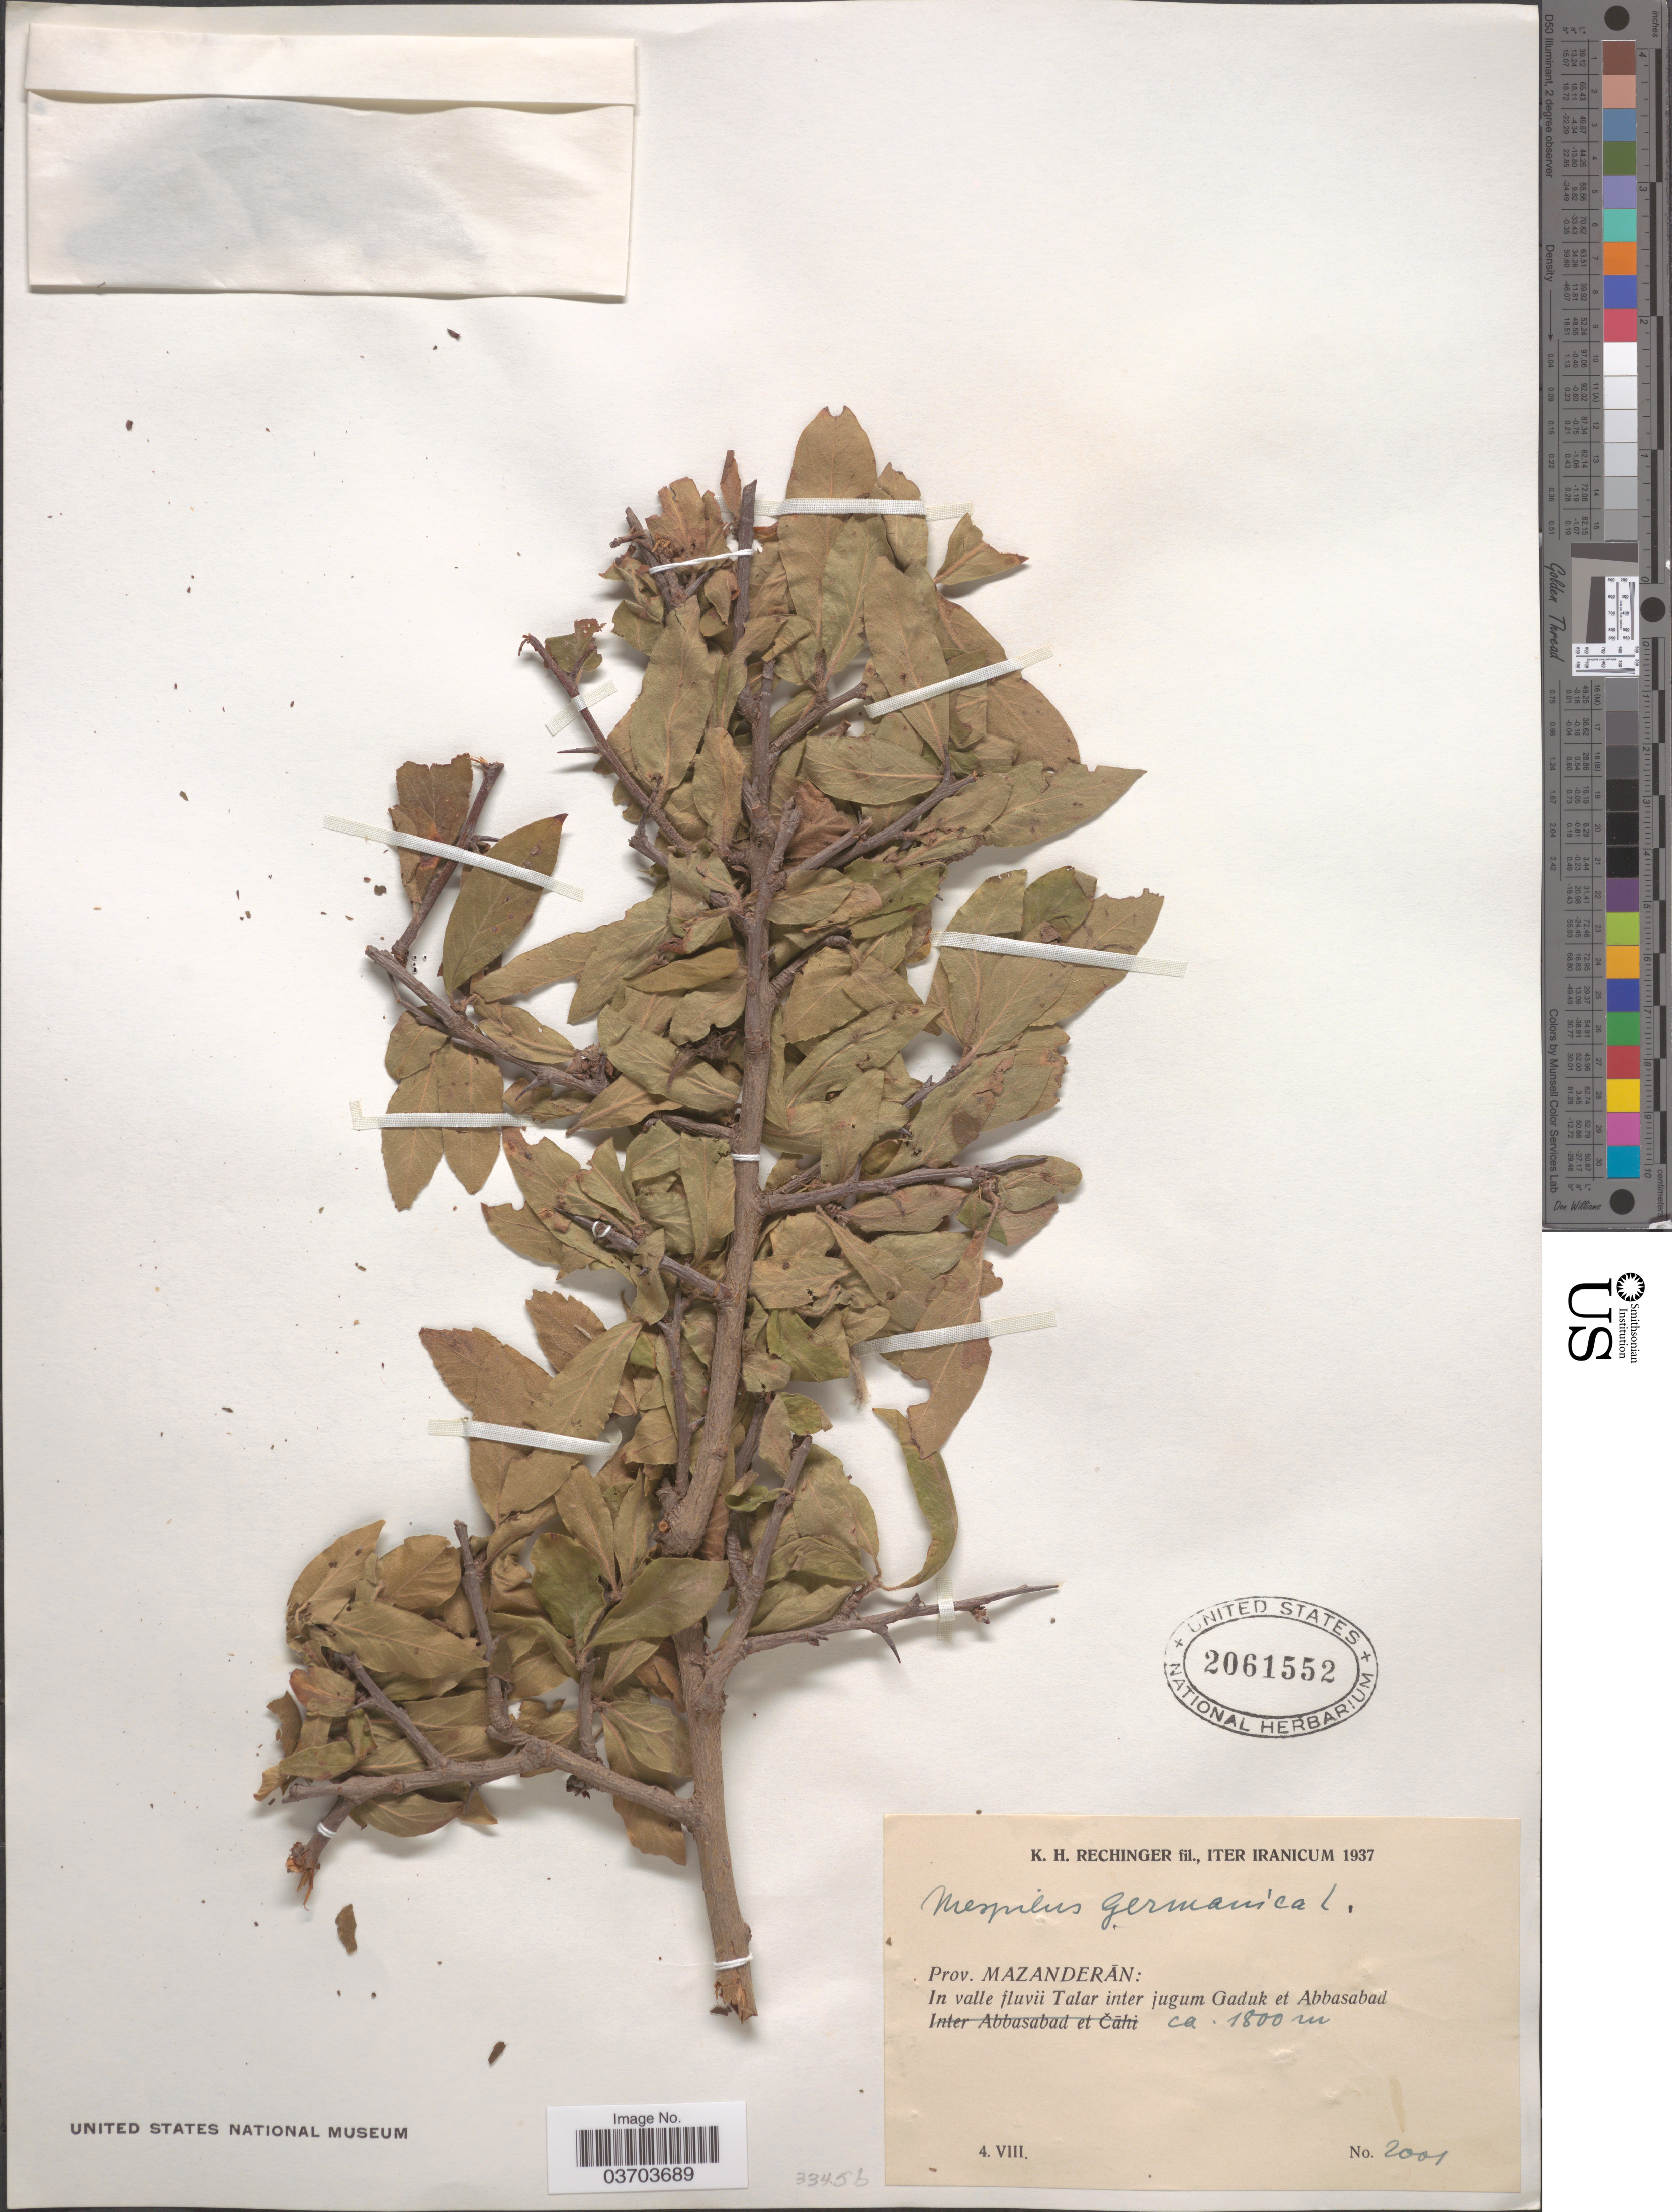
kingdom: Plantae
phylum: Tracheophyta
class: Magnoliopsida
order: Rosales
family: Rosaceae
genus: Crataegus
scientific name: Crataegus germanica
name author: (L.) Kuntze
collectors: K. H. Rechinger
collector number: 2001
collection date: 1937-08-04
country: Iran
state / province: Mazandaran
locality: Iter Iranicum. Prov. Mazanderan: In valle fluvii Talar inter jugum Gaduk et Abbasabad.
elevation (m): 1800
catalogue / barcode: US 2061552